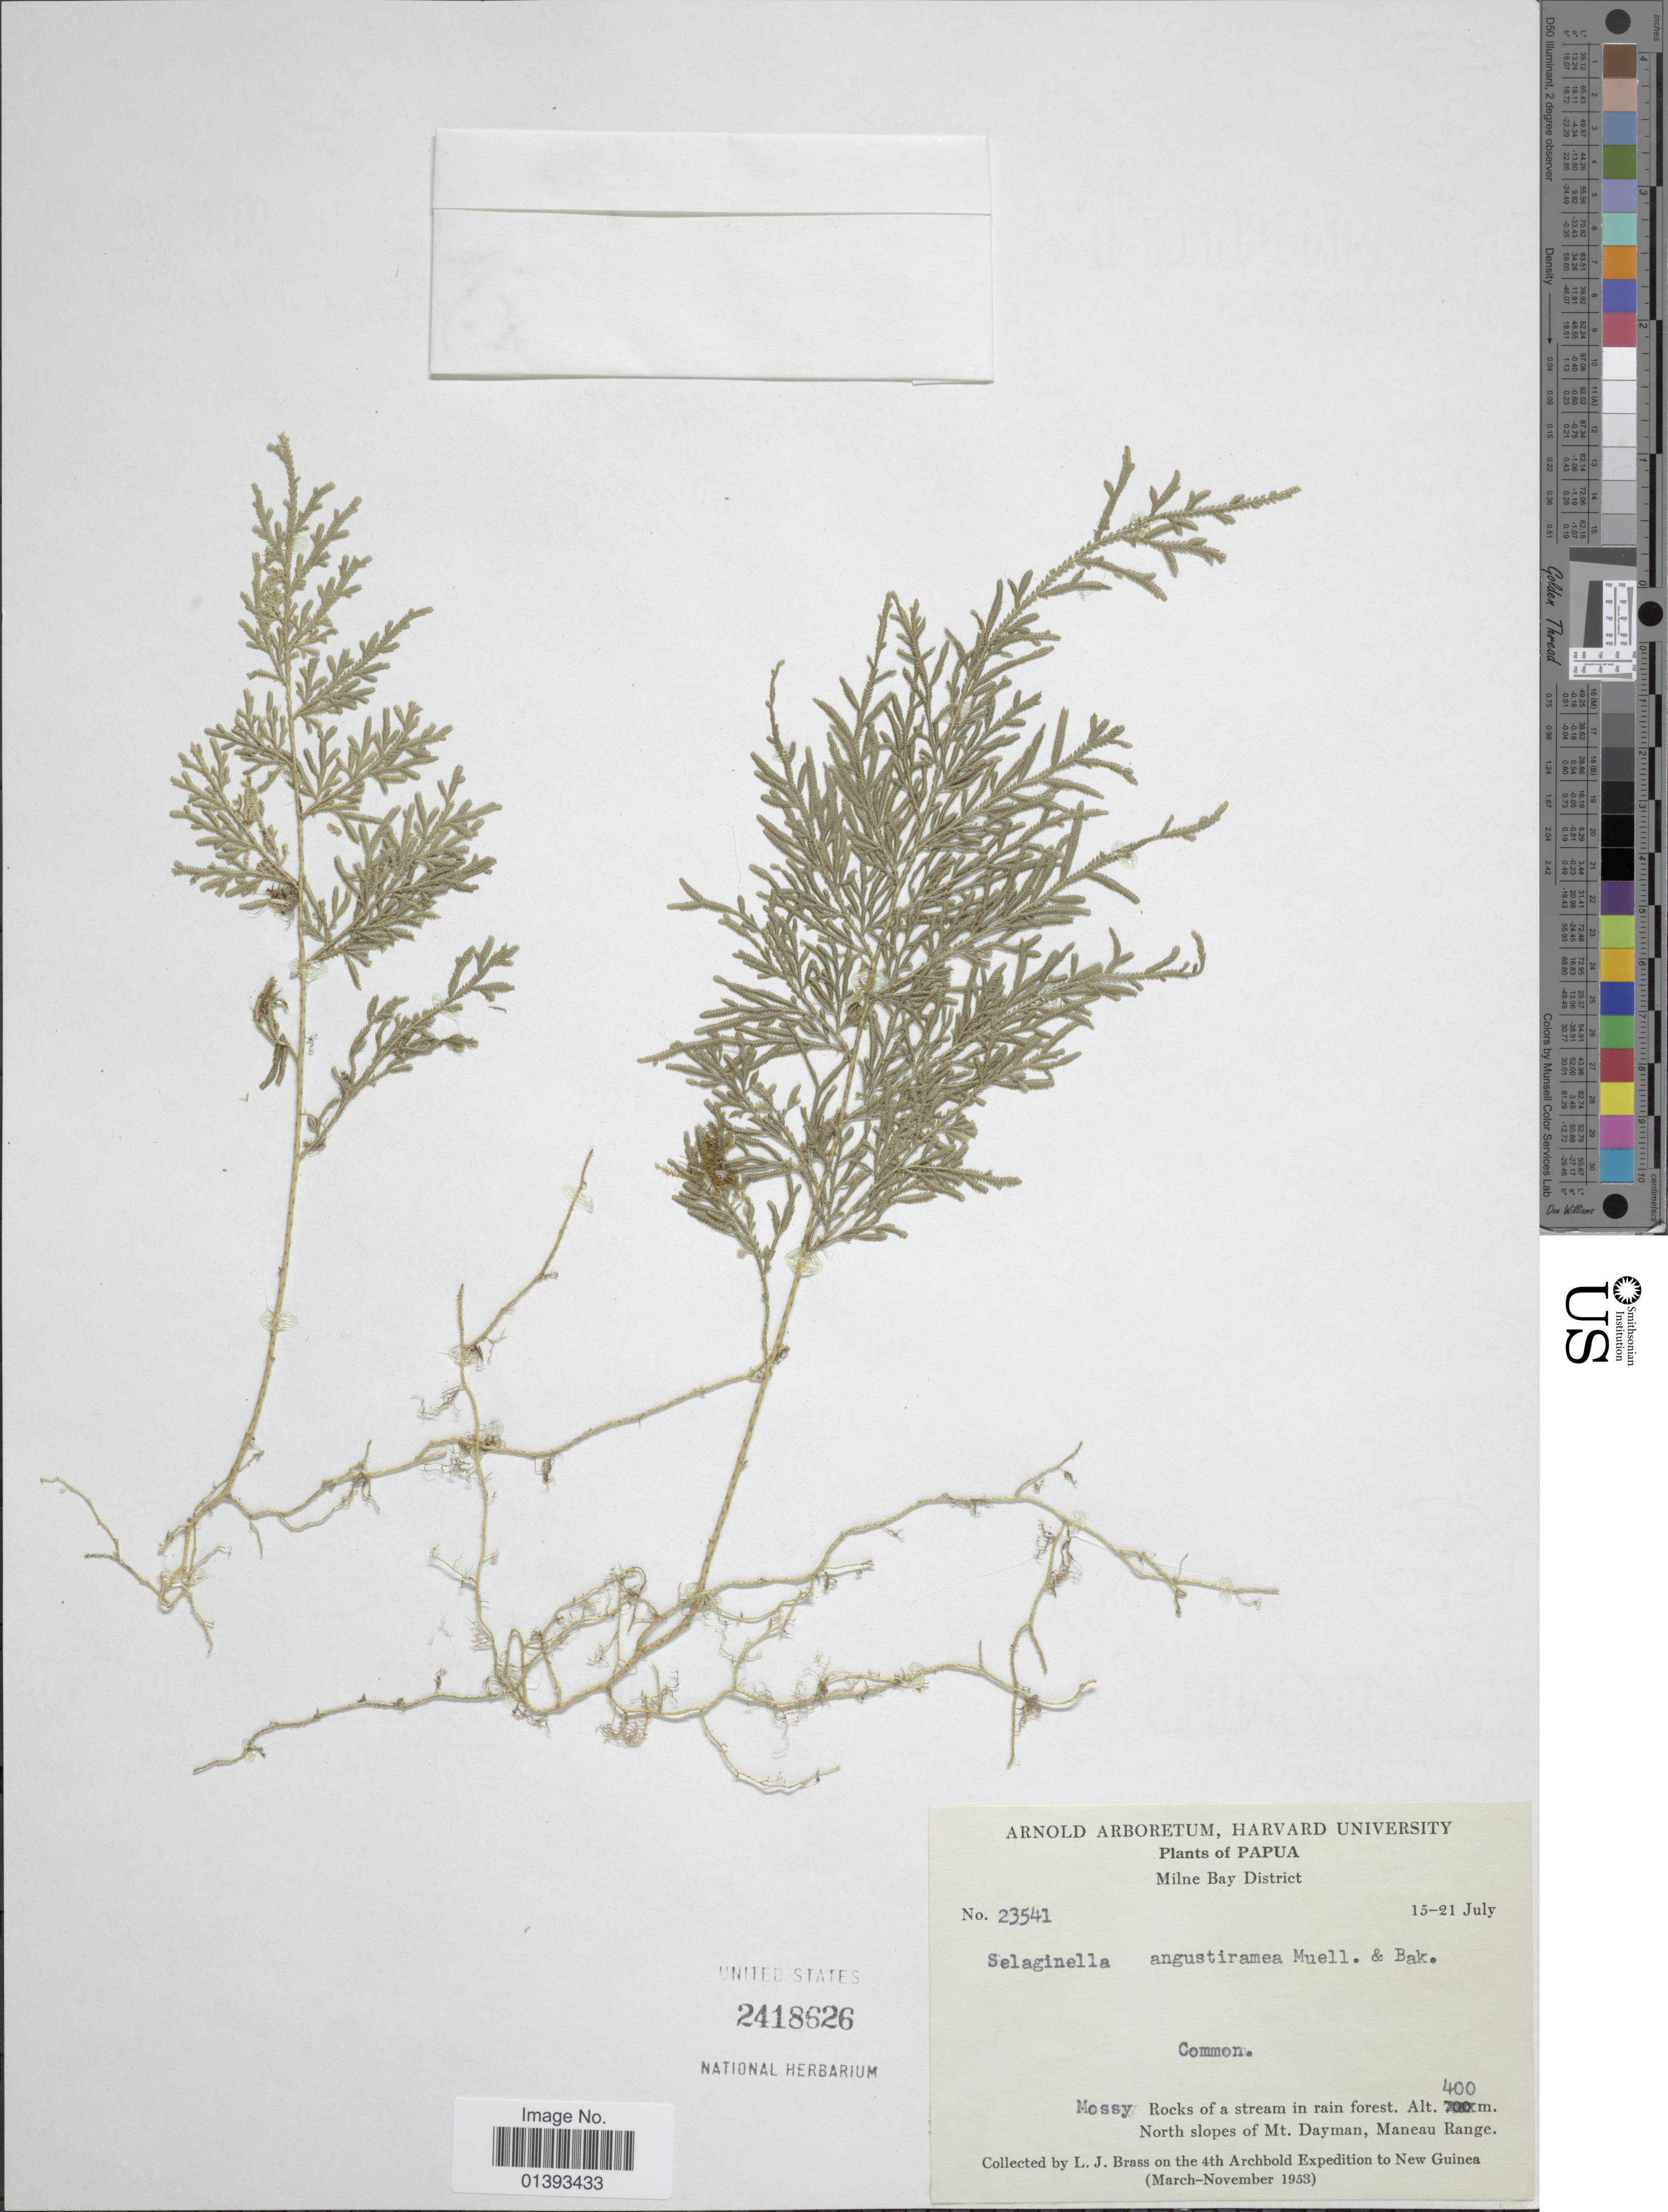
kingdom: Plantae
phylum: Tracheophyta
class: Lycopodiopsida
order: Selaginellales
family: Selaginellaceae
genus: Selaginella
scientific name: Selaginella angustiramea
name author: F. Muell. & Baker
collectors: L. J. Brass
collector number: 23541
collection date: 1953-07-15/1953-07-21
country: Papua New Guinea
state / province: Milne Bay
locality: Mossy rocks of a stream in rain forest, North Slopes of mt. Dayman, Maneau Range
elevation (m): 400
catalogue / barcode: US 2418626